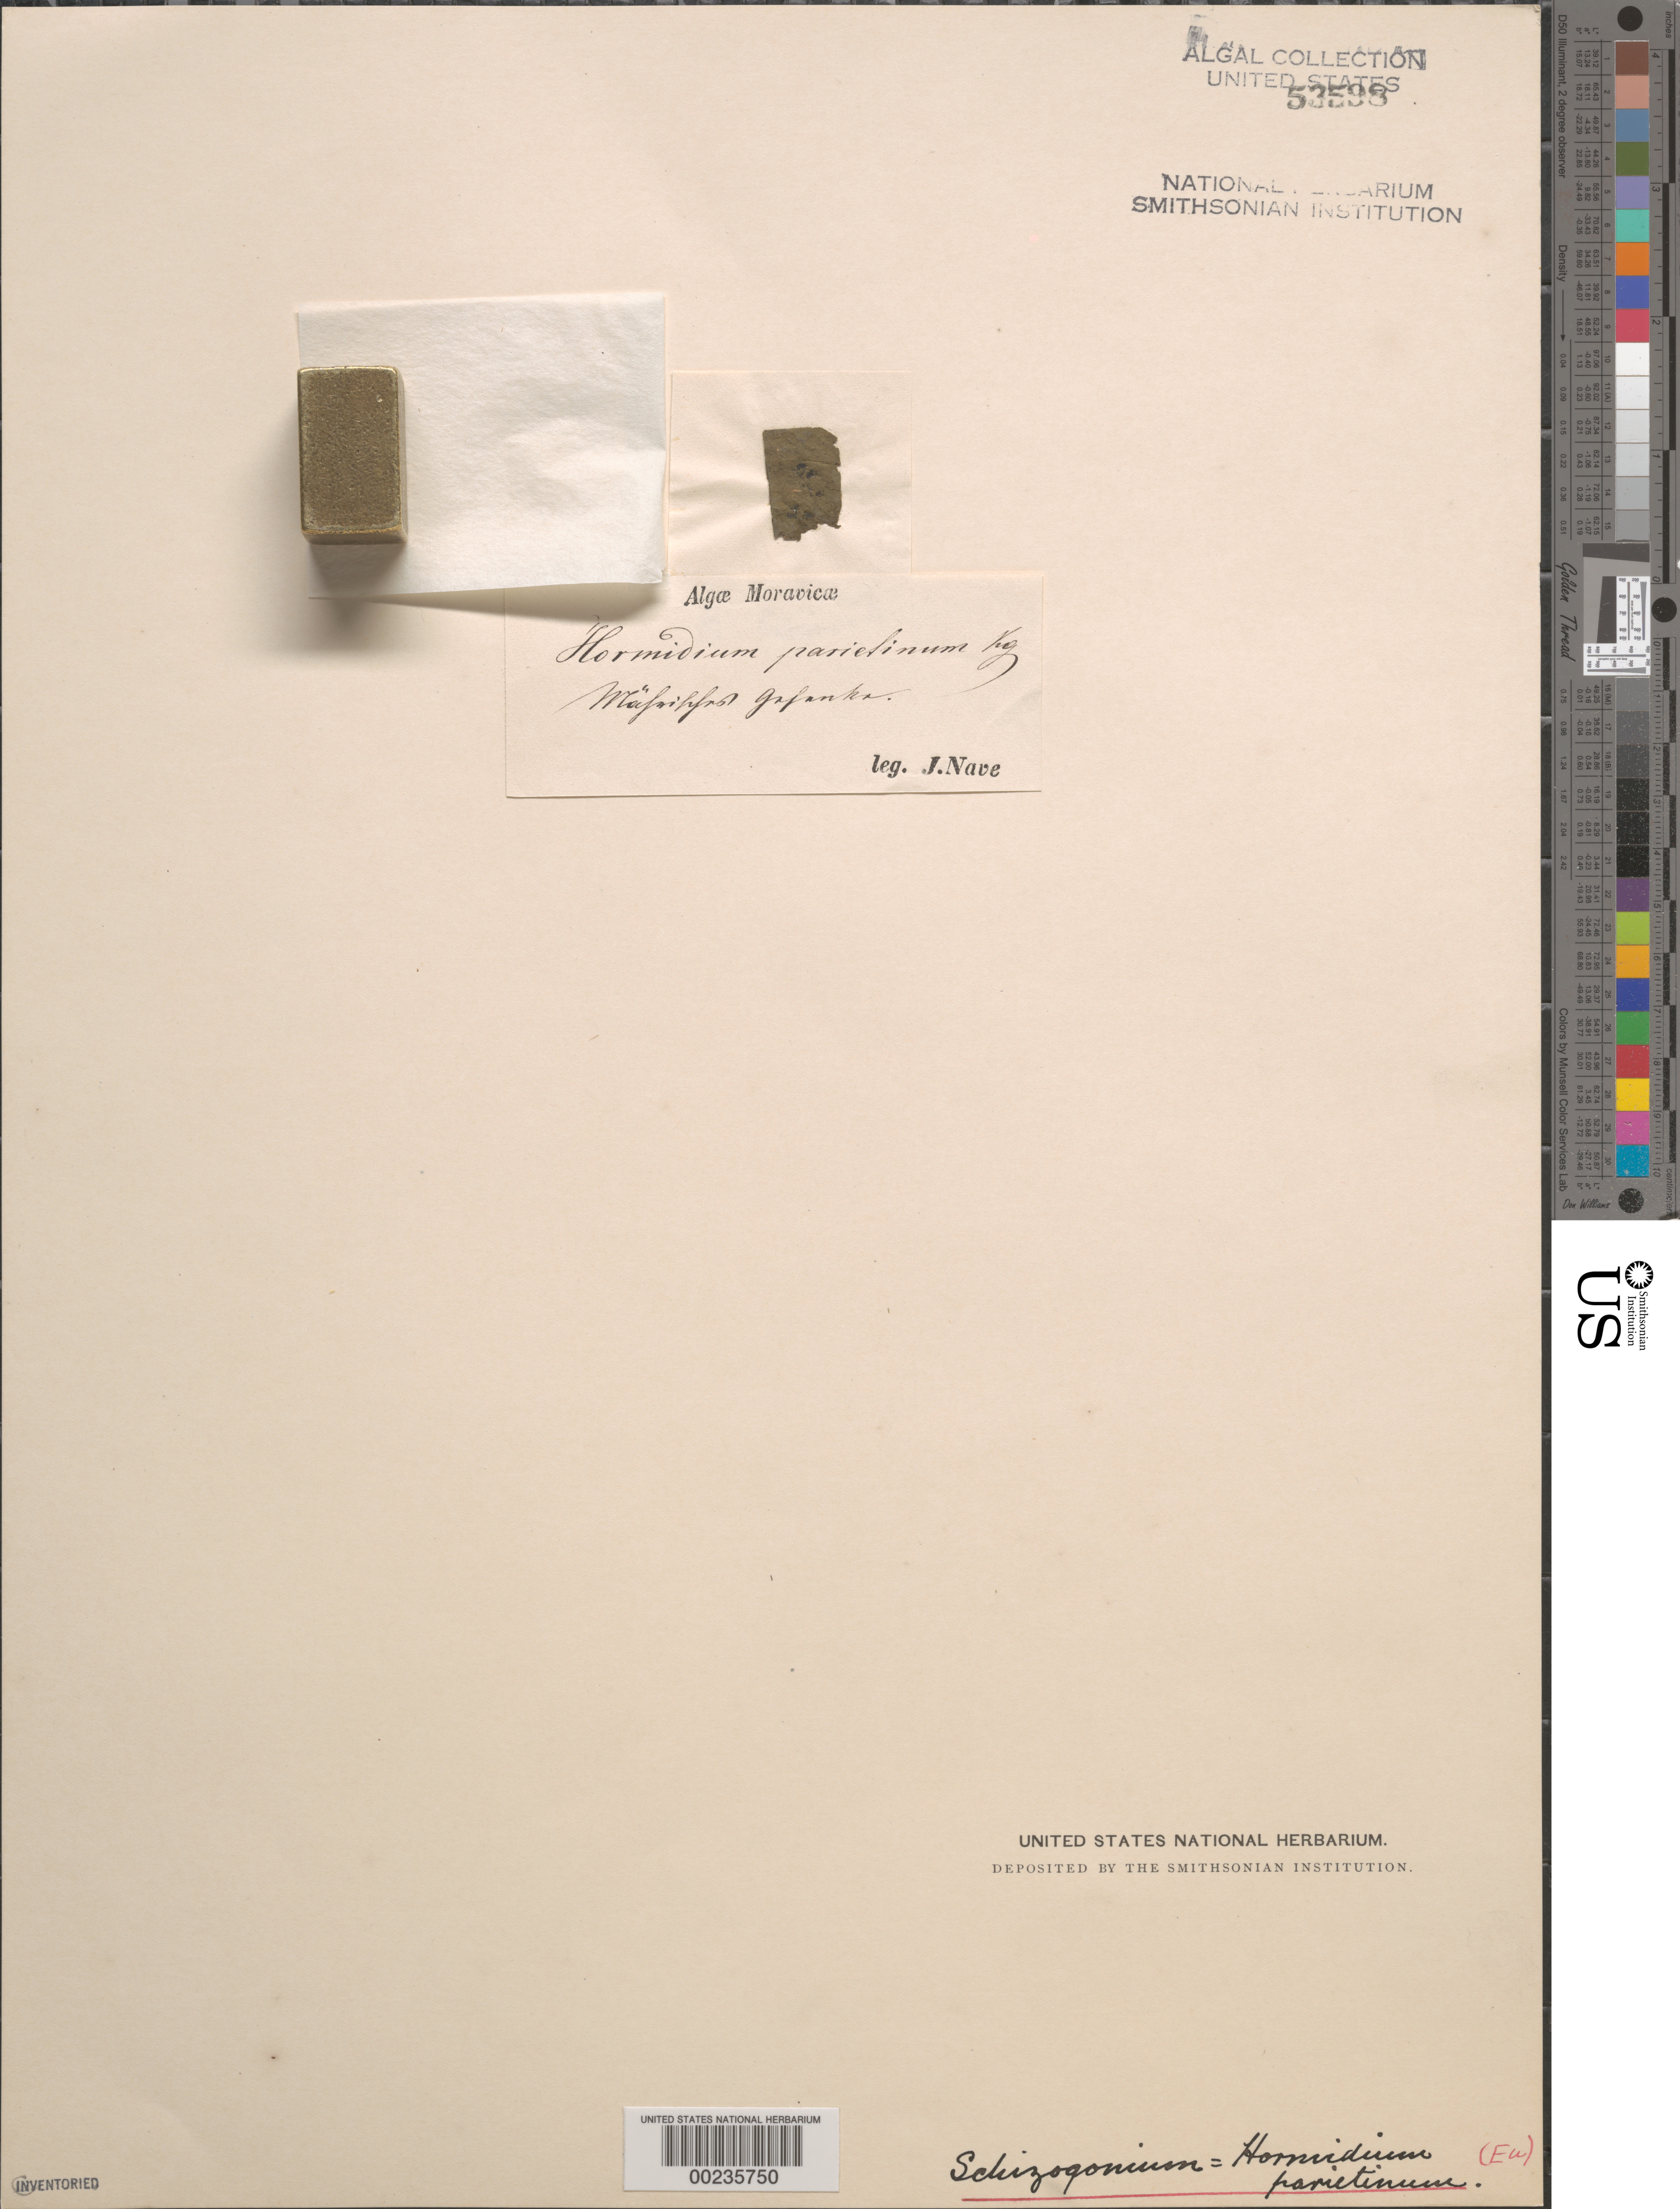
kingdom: Plantae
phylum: Chlorophyta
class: Trebouxiophyceae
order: Prasiolales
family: Prasiolaceae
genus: Prasiola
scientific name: Prasiola crispa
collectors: J. Nave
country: Czechia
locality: Gesenke, moravia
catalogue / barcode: US 53598